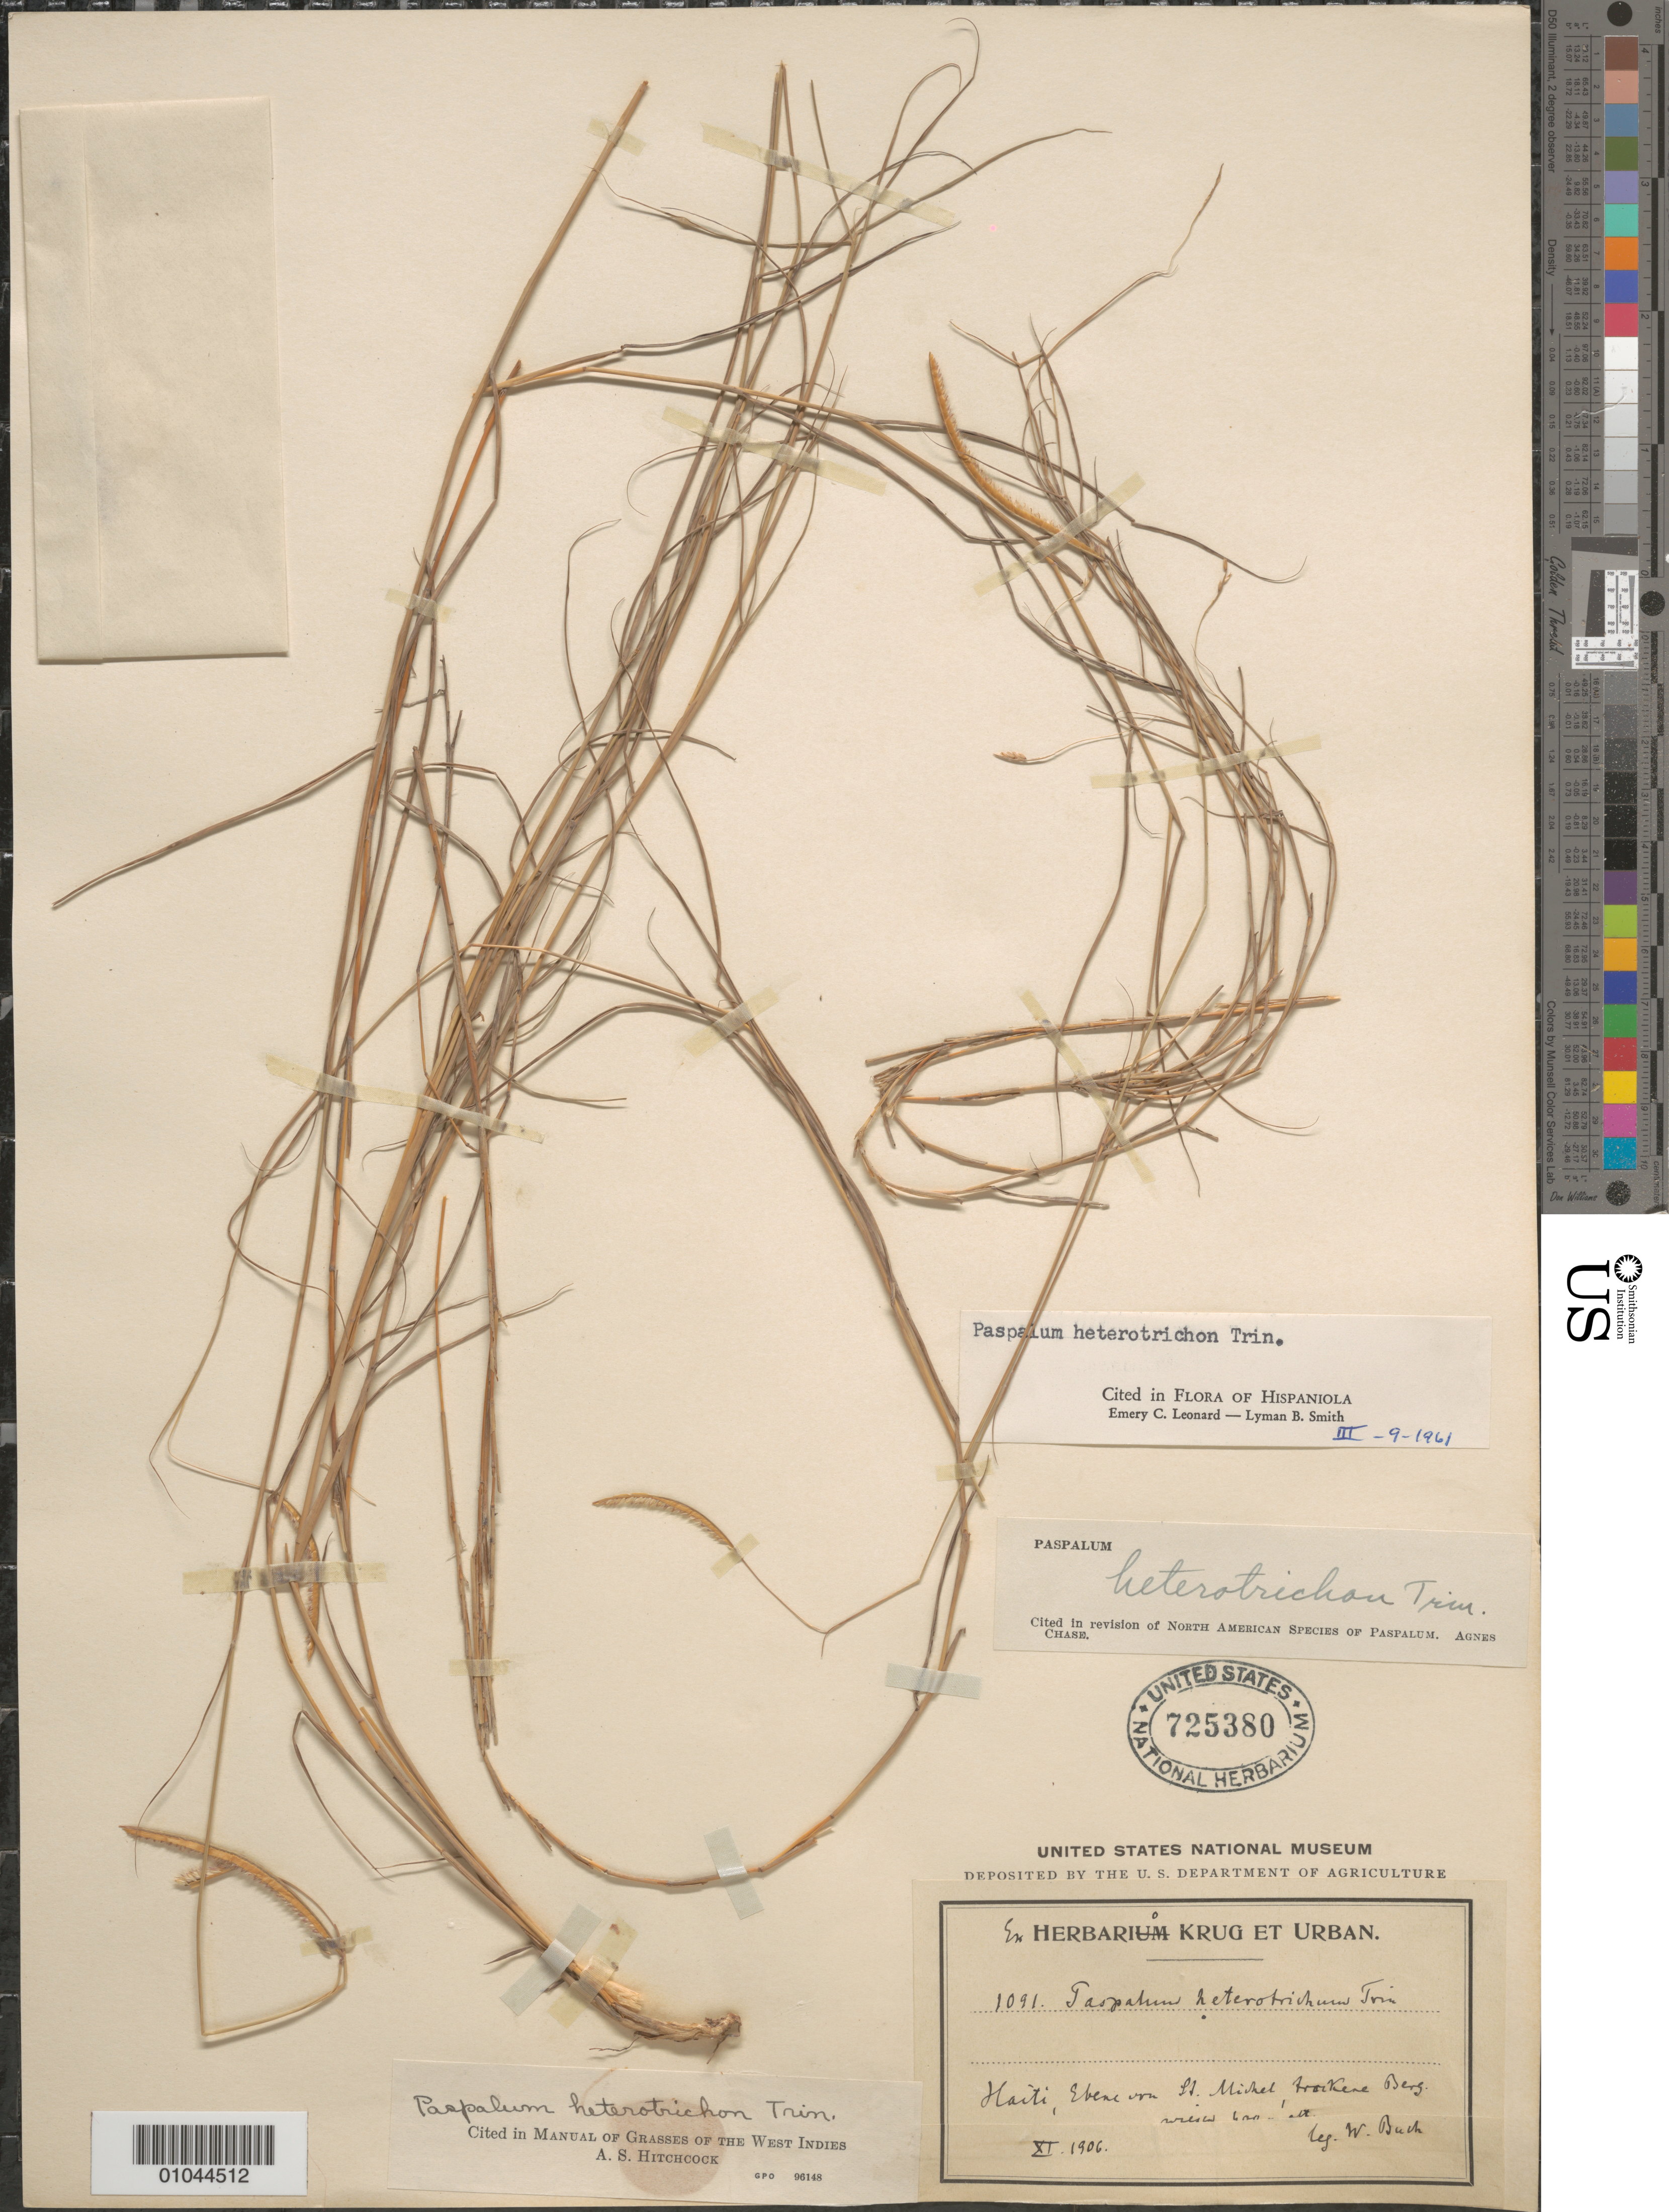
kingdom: Plantae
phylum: Tracheophyta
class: Liliopsida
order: Poales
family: Poaceae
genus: Paspalum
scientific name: Paspalum heterotrichum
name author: Trin.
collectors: W. Buch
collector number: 1091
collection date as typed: Nov 1906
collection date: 1906-11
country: Haiti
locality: Ebene von St. Michel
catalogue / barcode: US 725380